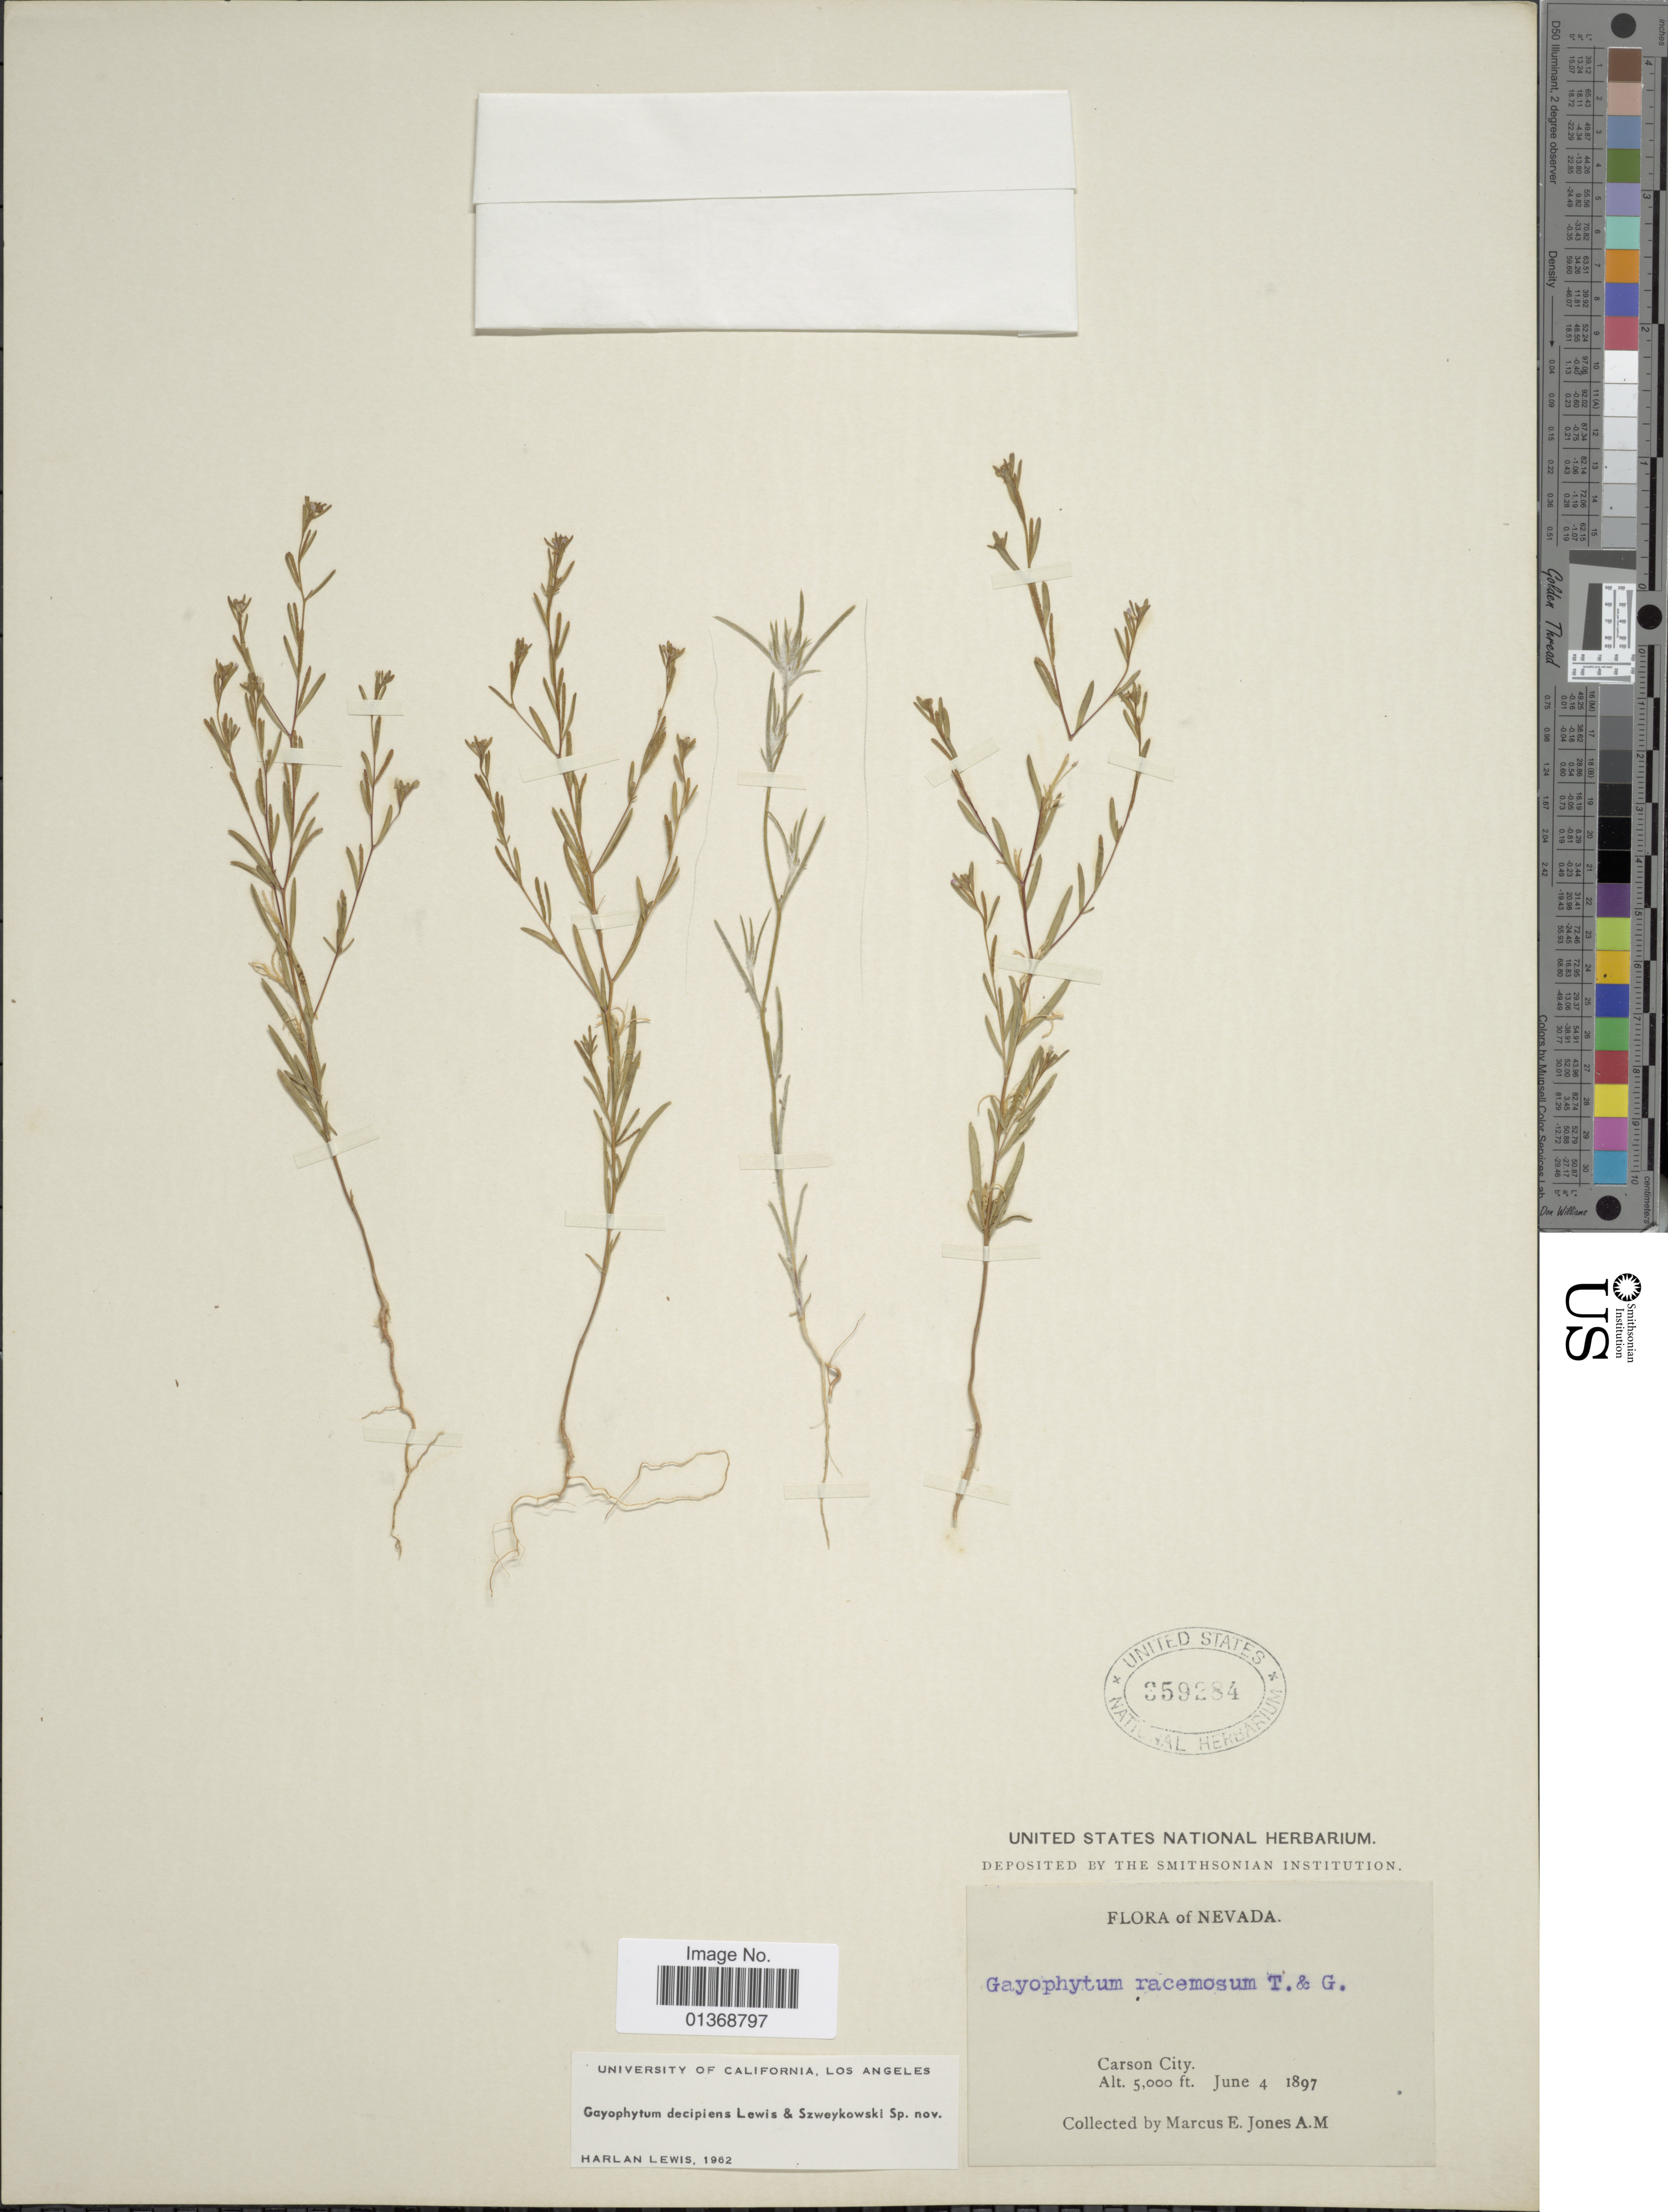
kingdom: Plantae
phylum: Tracheophyta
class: Magnoliopsida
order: Myrtales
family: Onagraceae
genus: Gayophytum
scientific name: Gayophytum decipiens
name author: F. H. Lewis & Szweyk.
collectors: M. E. Jones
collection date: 1897-06-04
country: United States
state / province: Nevada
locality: Carson City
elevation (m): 1524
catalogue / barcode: US 359284